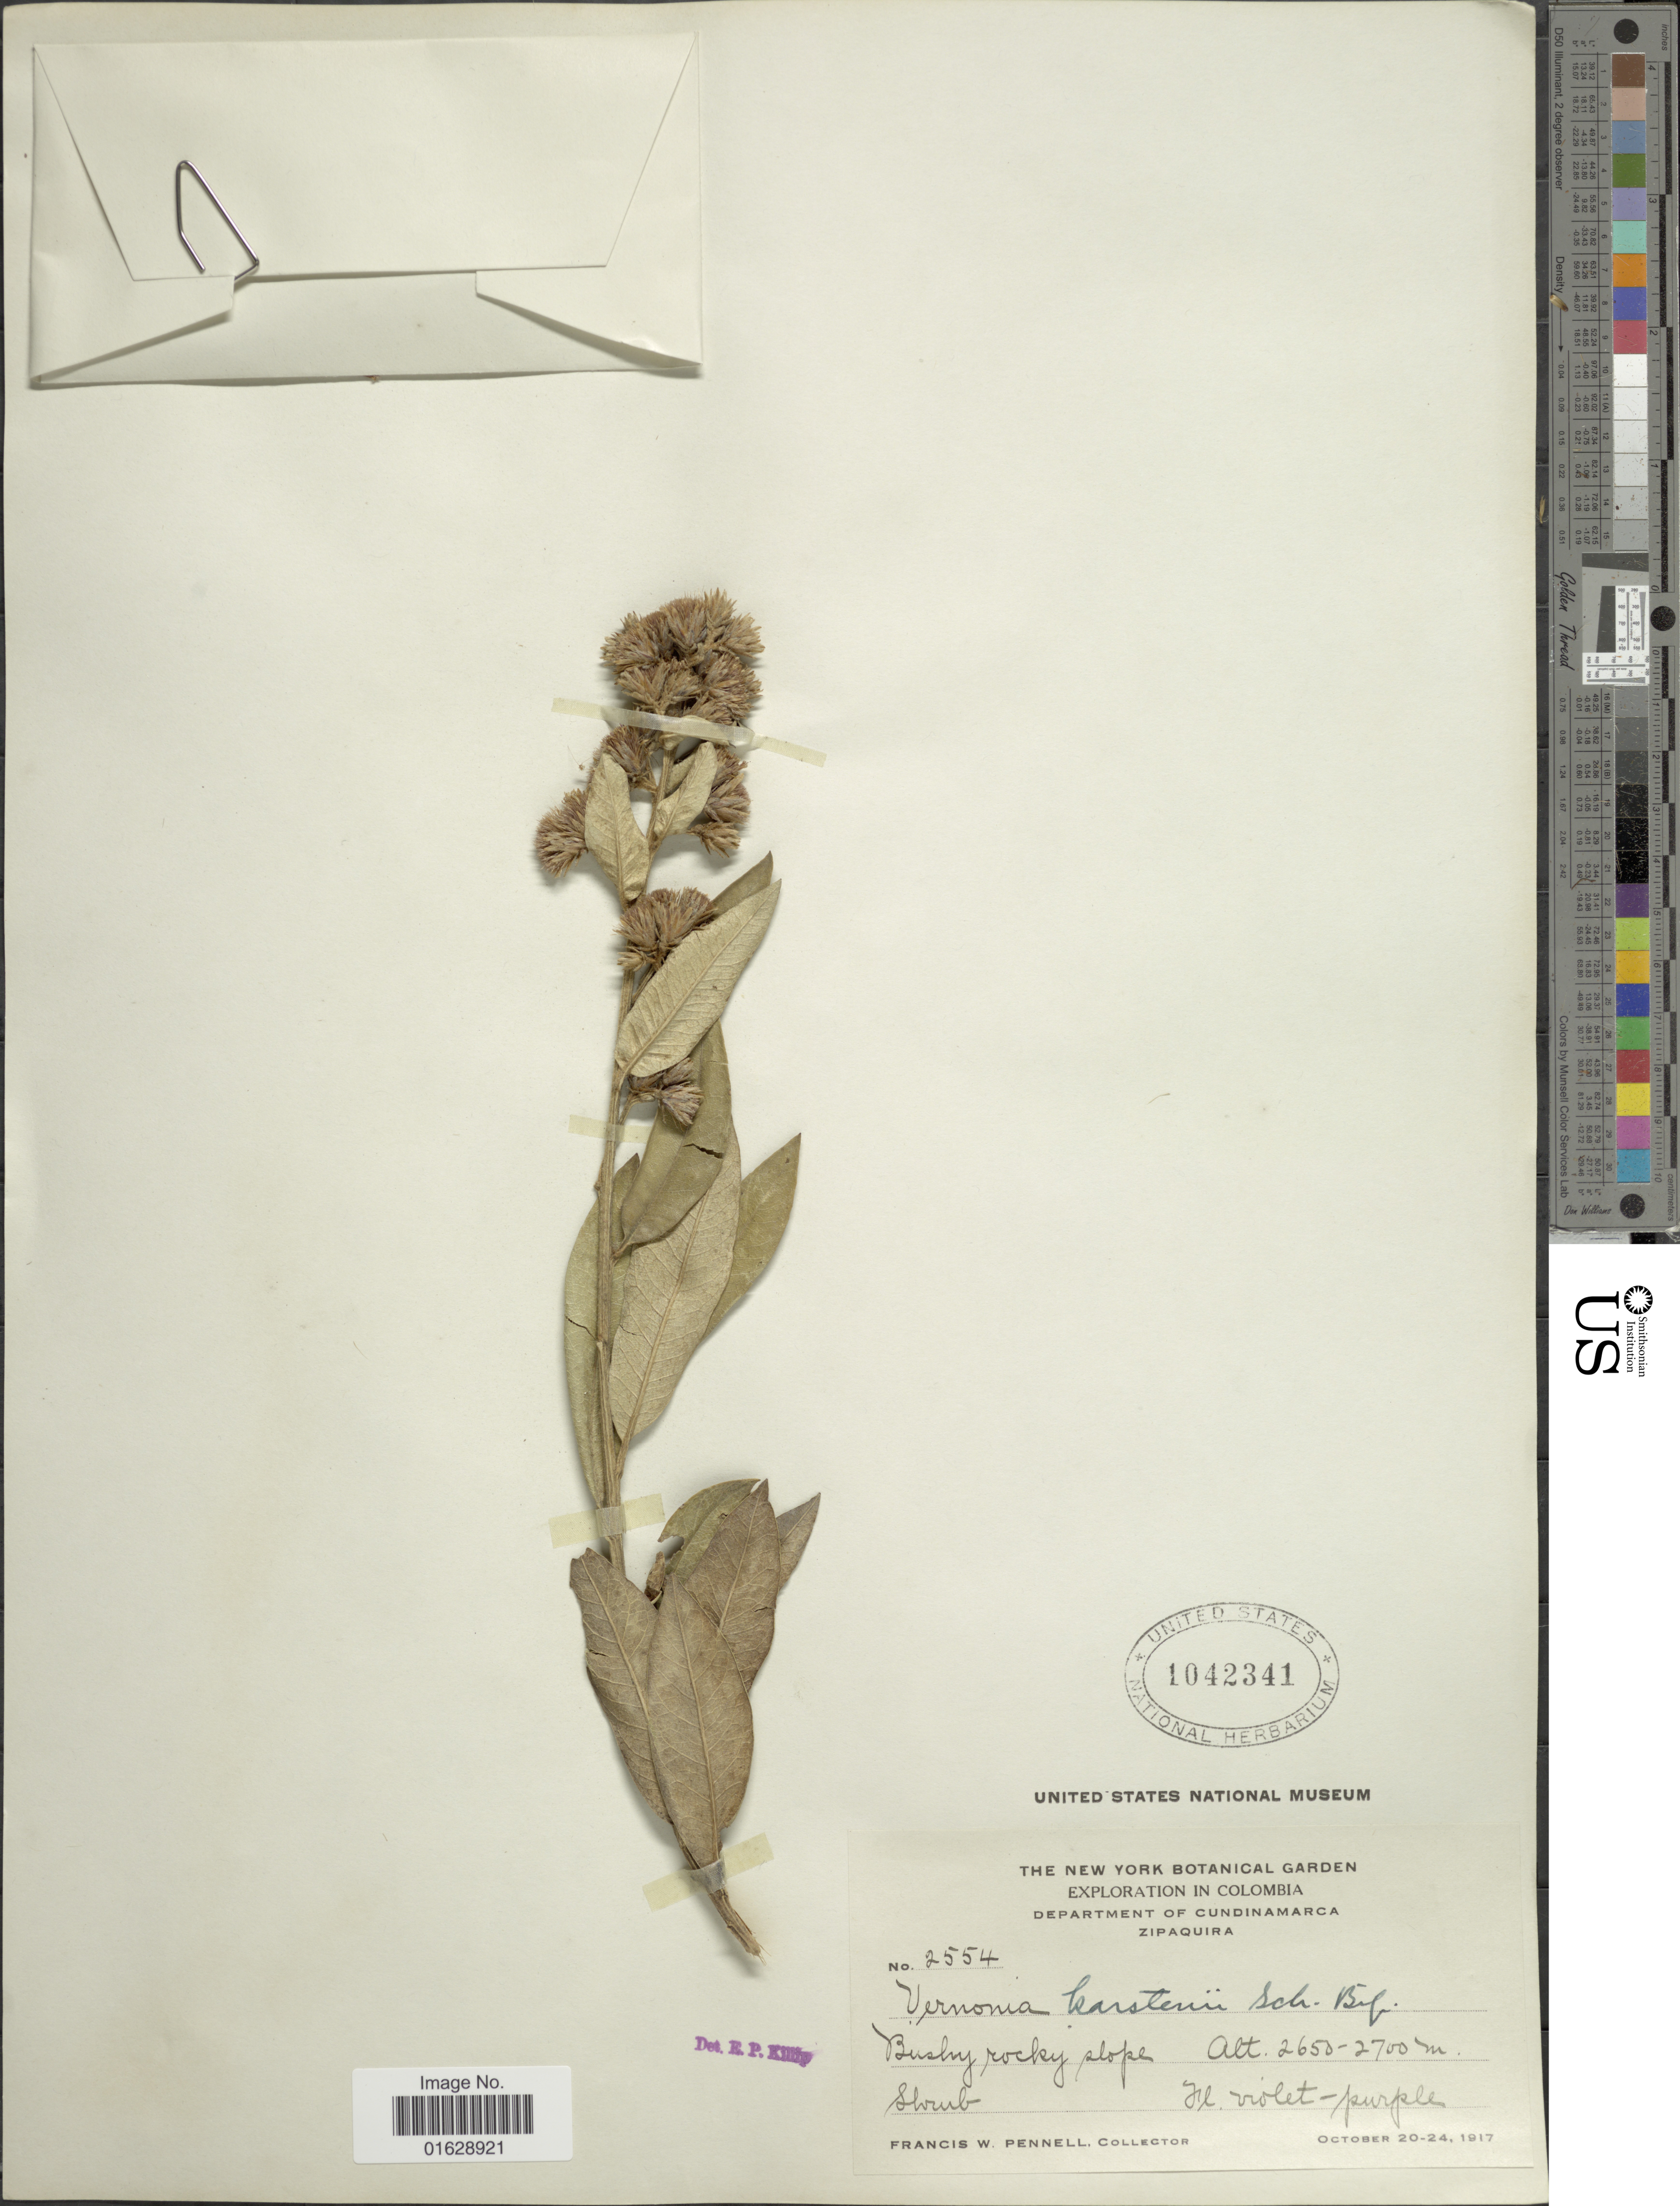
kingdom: Plantae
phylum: Tracheophyta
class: Magnoliopsida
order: Asterales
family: Asteraceae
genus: Lepidaploa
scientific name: Lepidaploa karstenii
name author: (Sch. Bip.) H. Rob.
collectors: F. W. Pennell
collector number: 2554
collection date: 1917-10-20/1917-10-24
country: Colombia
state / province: Cundinamarca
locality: Zipaquira.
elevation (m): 2650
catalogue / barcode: US 1042341